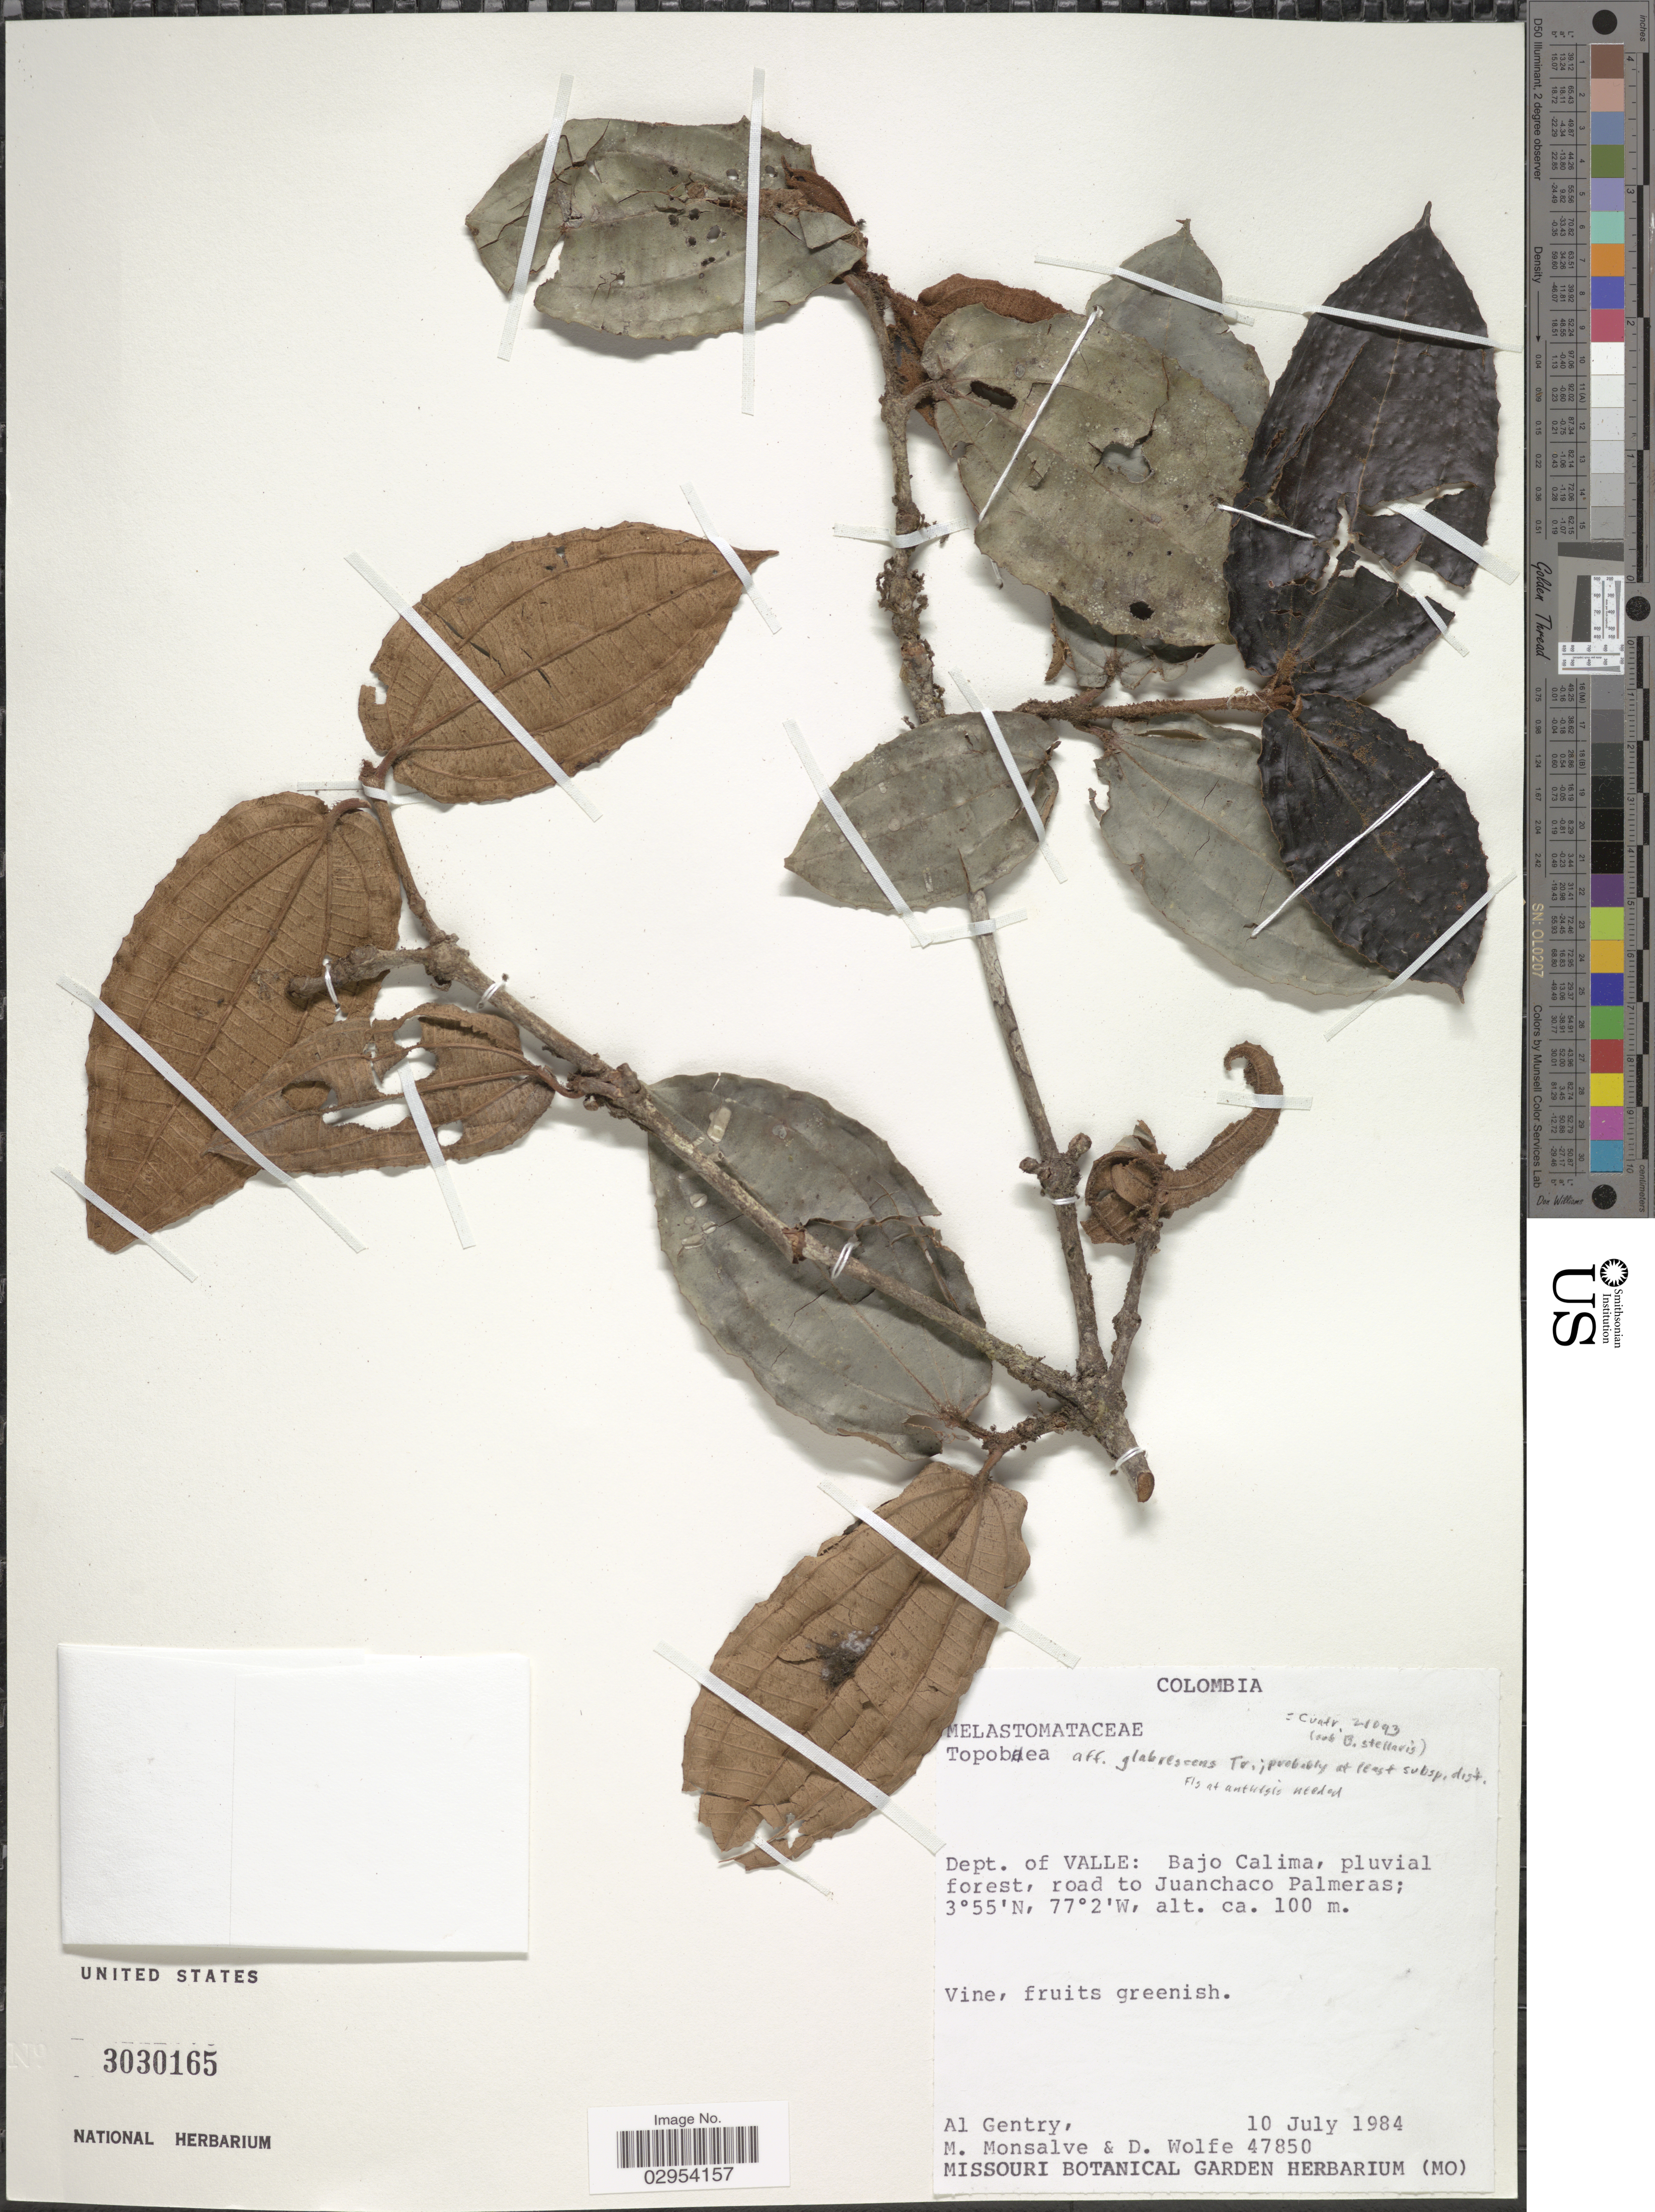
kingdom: Plantae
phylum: Tracheophyta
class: Magnoliopsida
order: Myrtales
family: Melastomataceae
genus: Topobea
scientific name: Topobea glabrescens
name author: Triana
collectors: A. H. Gentry, M. Monsalve & D. Wolfe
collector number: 47850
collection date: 1984-07-10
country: Colombia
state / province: Valle del Cauca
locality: Dept. of Valle: Bajo Calima, pluvial forest, road to Juanchaco Palmeras.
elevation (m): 100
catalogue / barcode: US 3030165